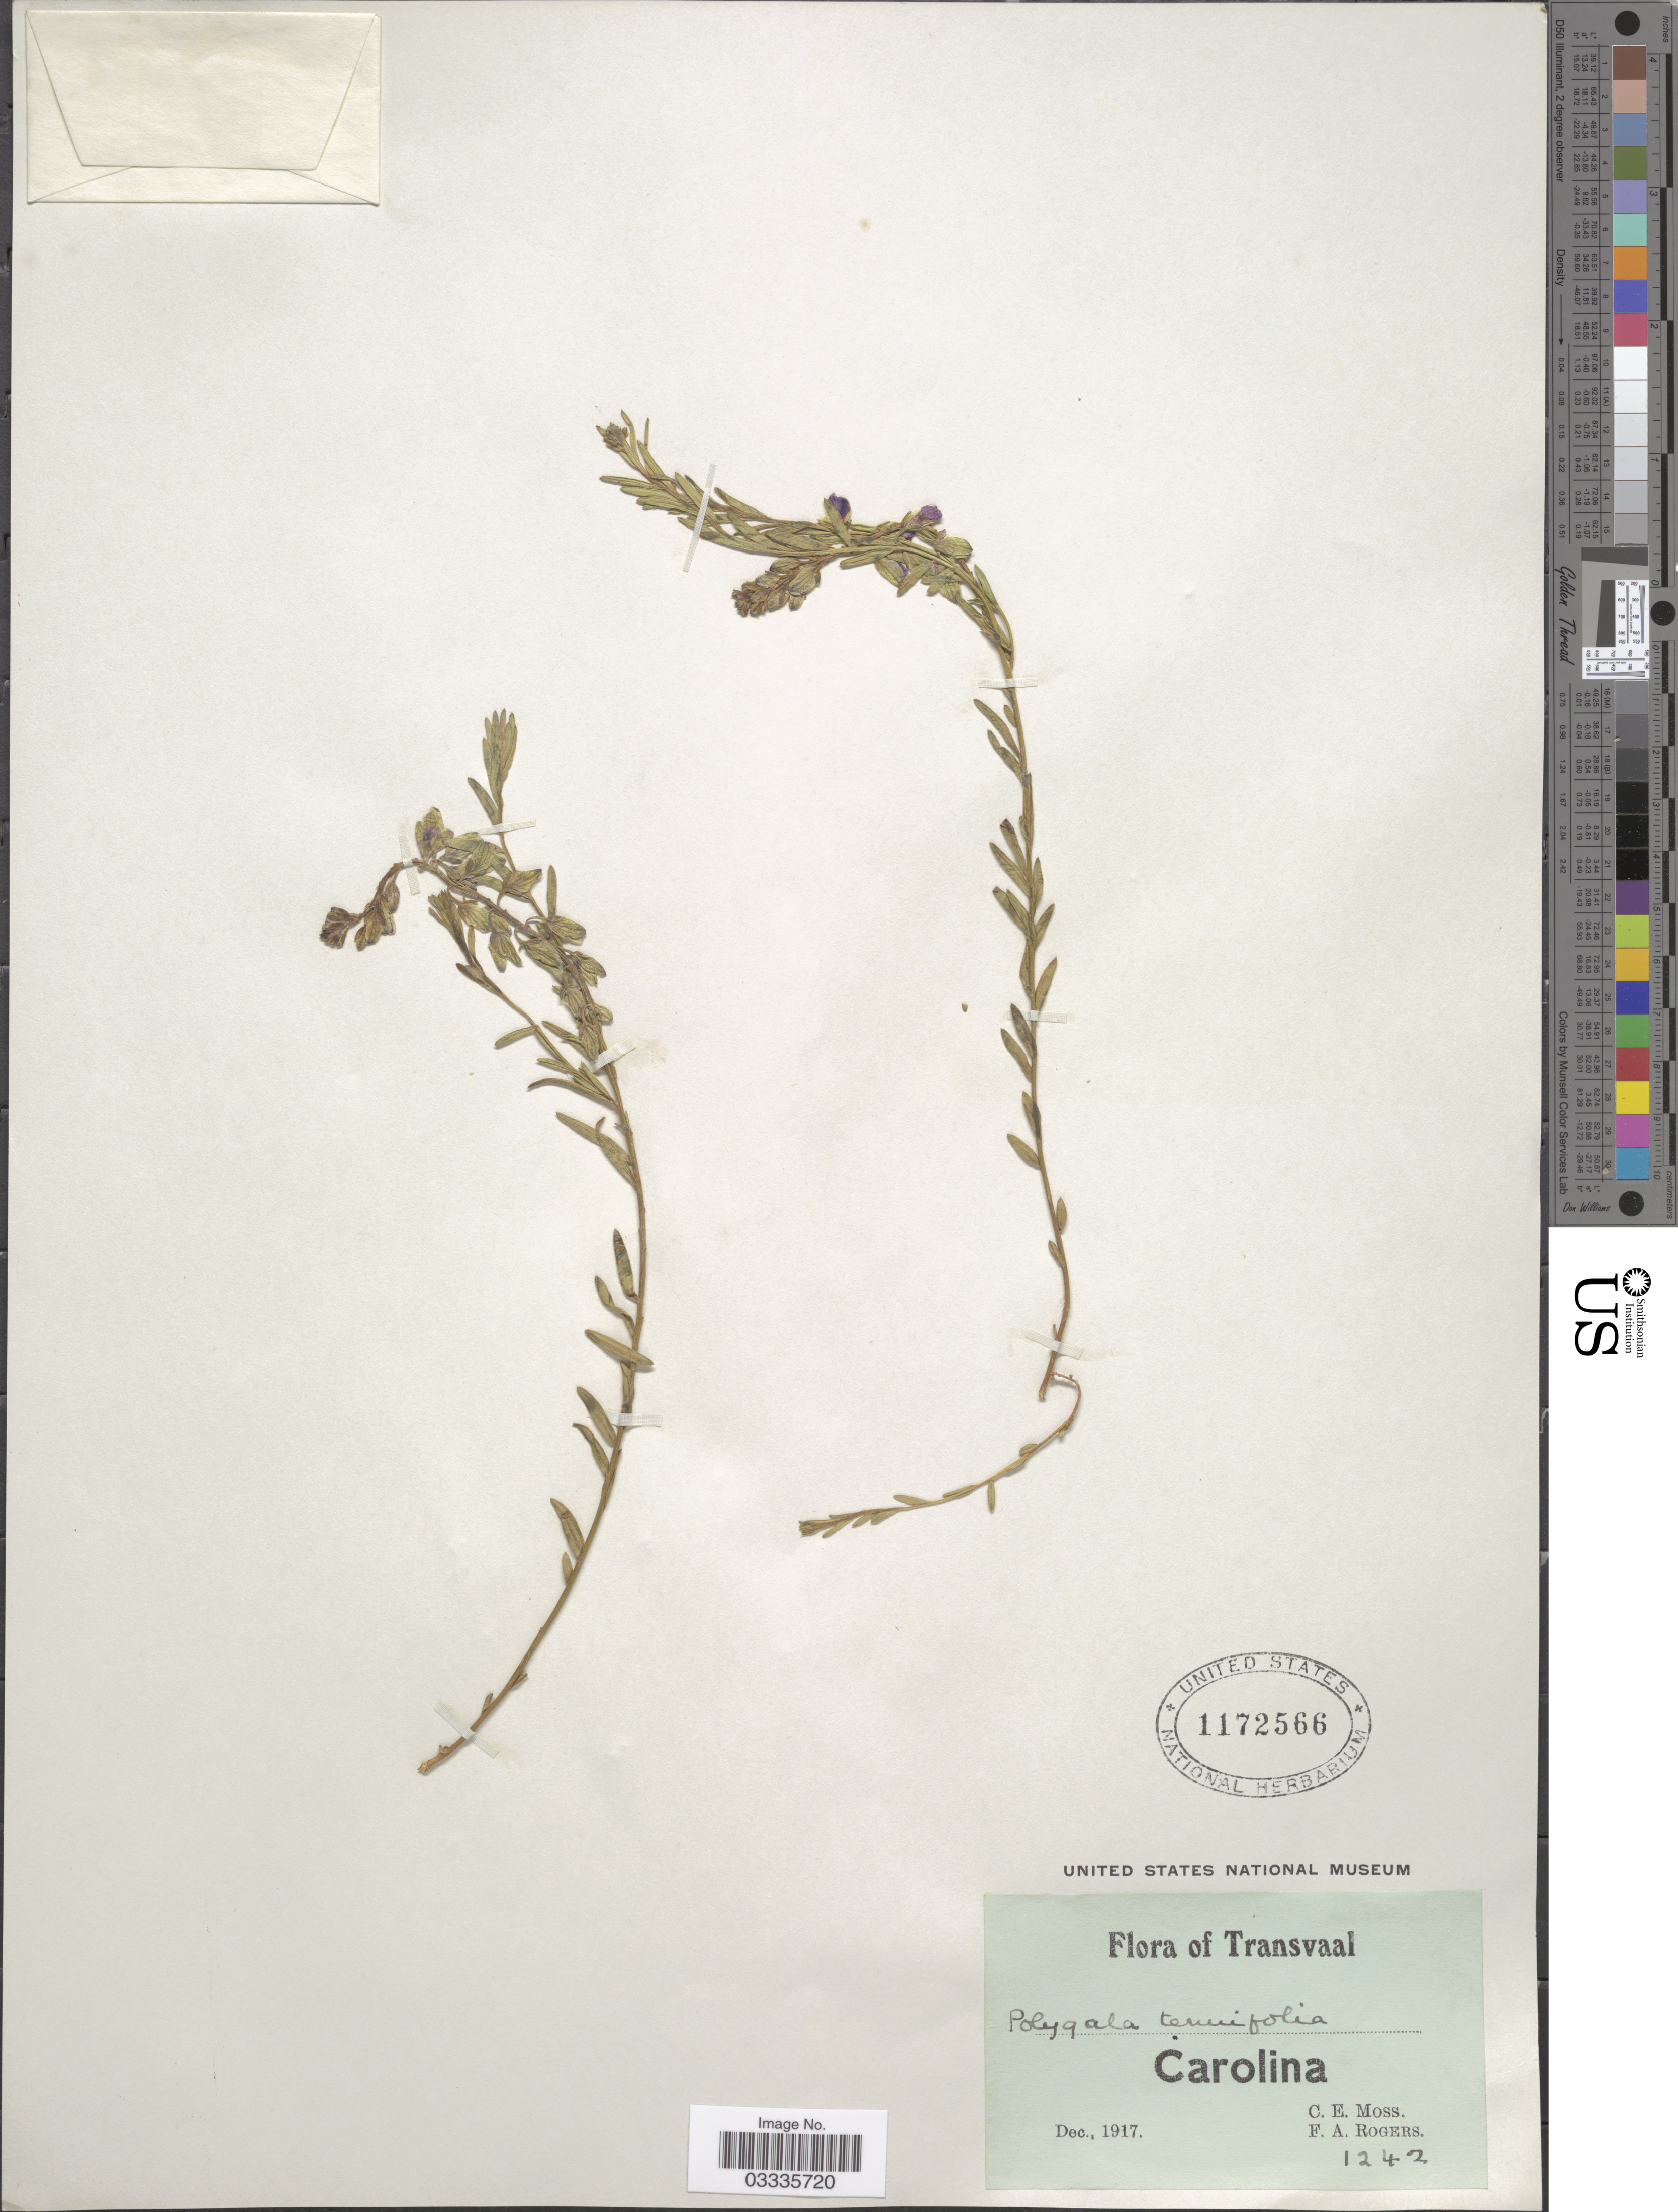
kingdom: Plantae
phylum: Tracheophyta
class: Magnoliopsida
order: Fabales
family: Polygalaceae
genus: Polygala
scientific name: Polygala tenuifolia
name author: Willd.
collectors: C. E. Moss & F. A. Rogers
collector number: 1242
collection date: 1917-12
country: South Africa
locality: Transvaal. Carolina.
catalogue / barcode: US 1172566